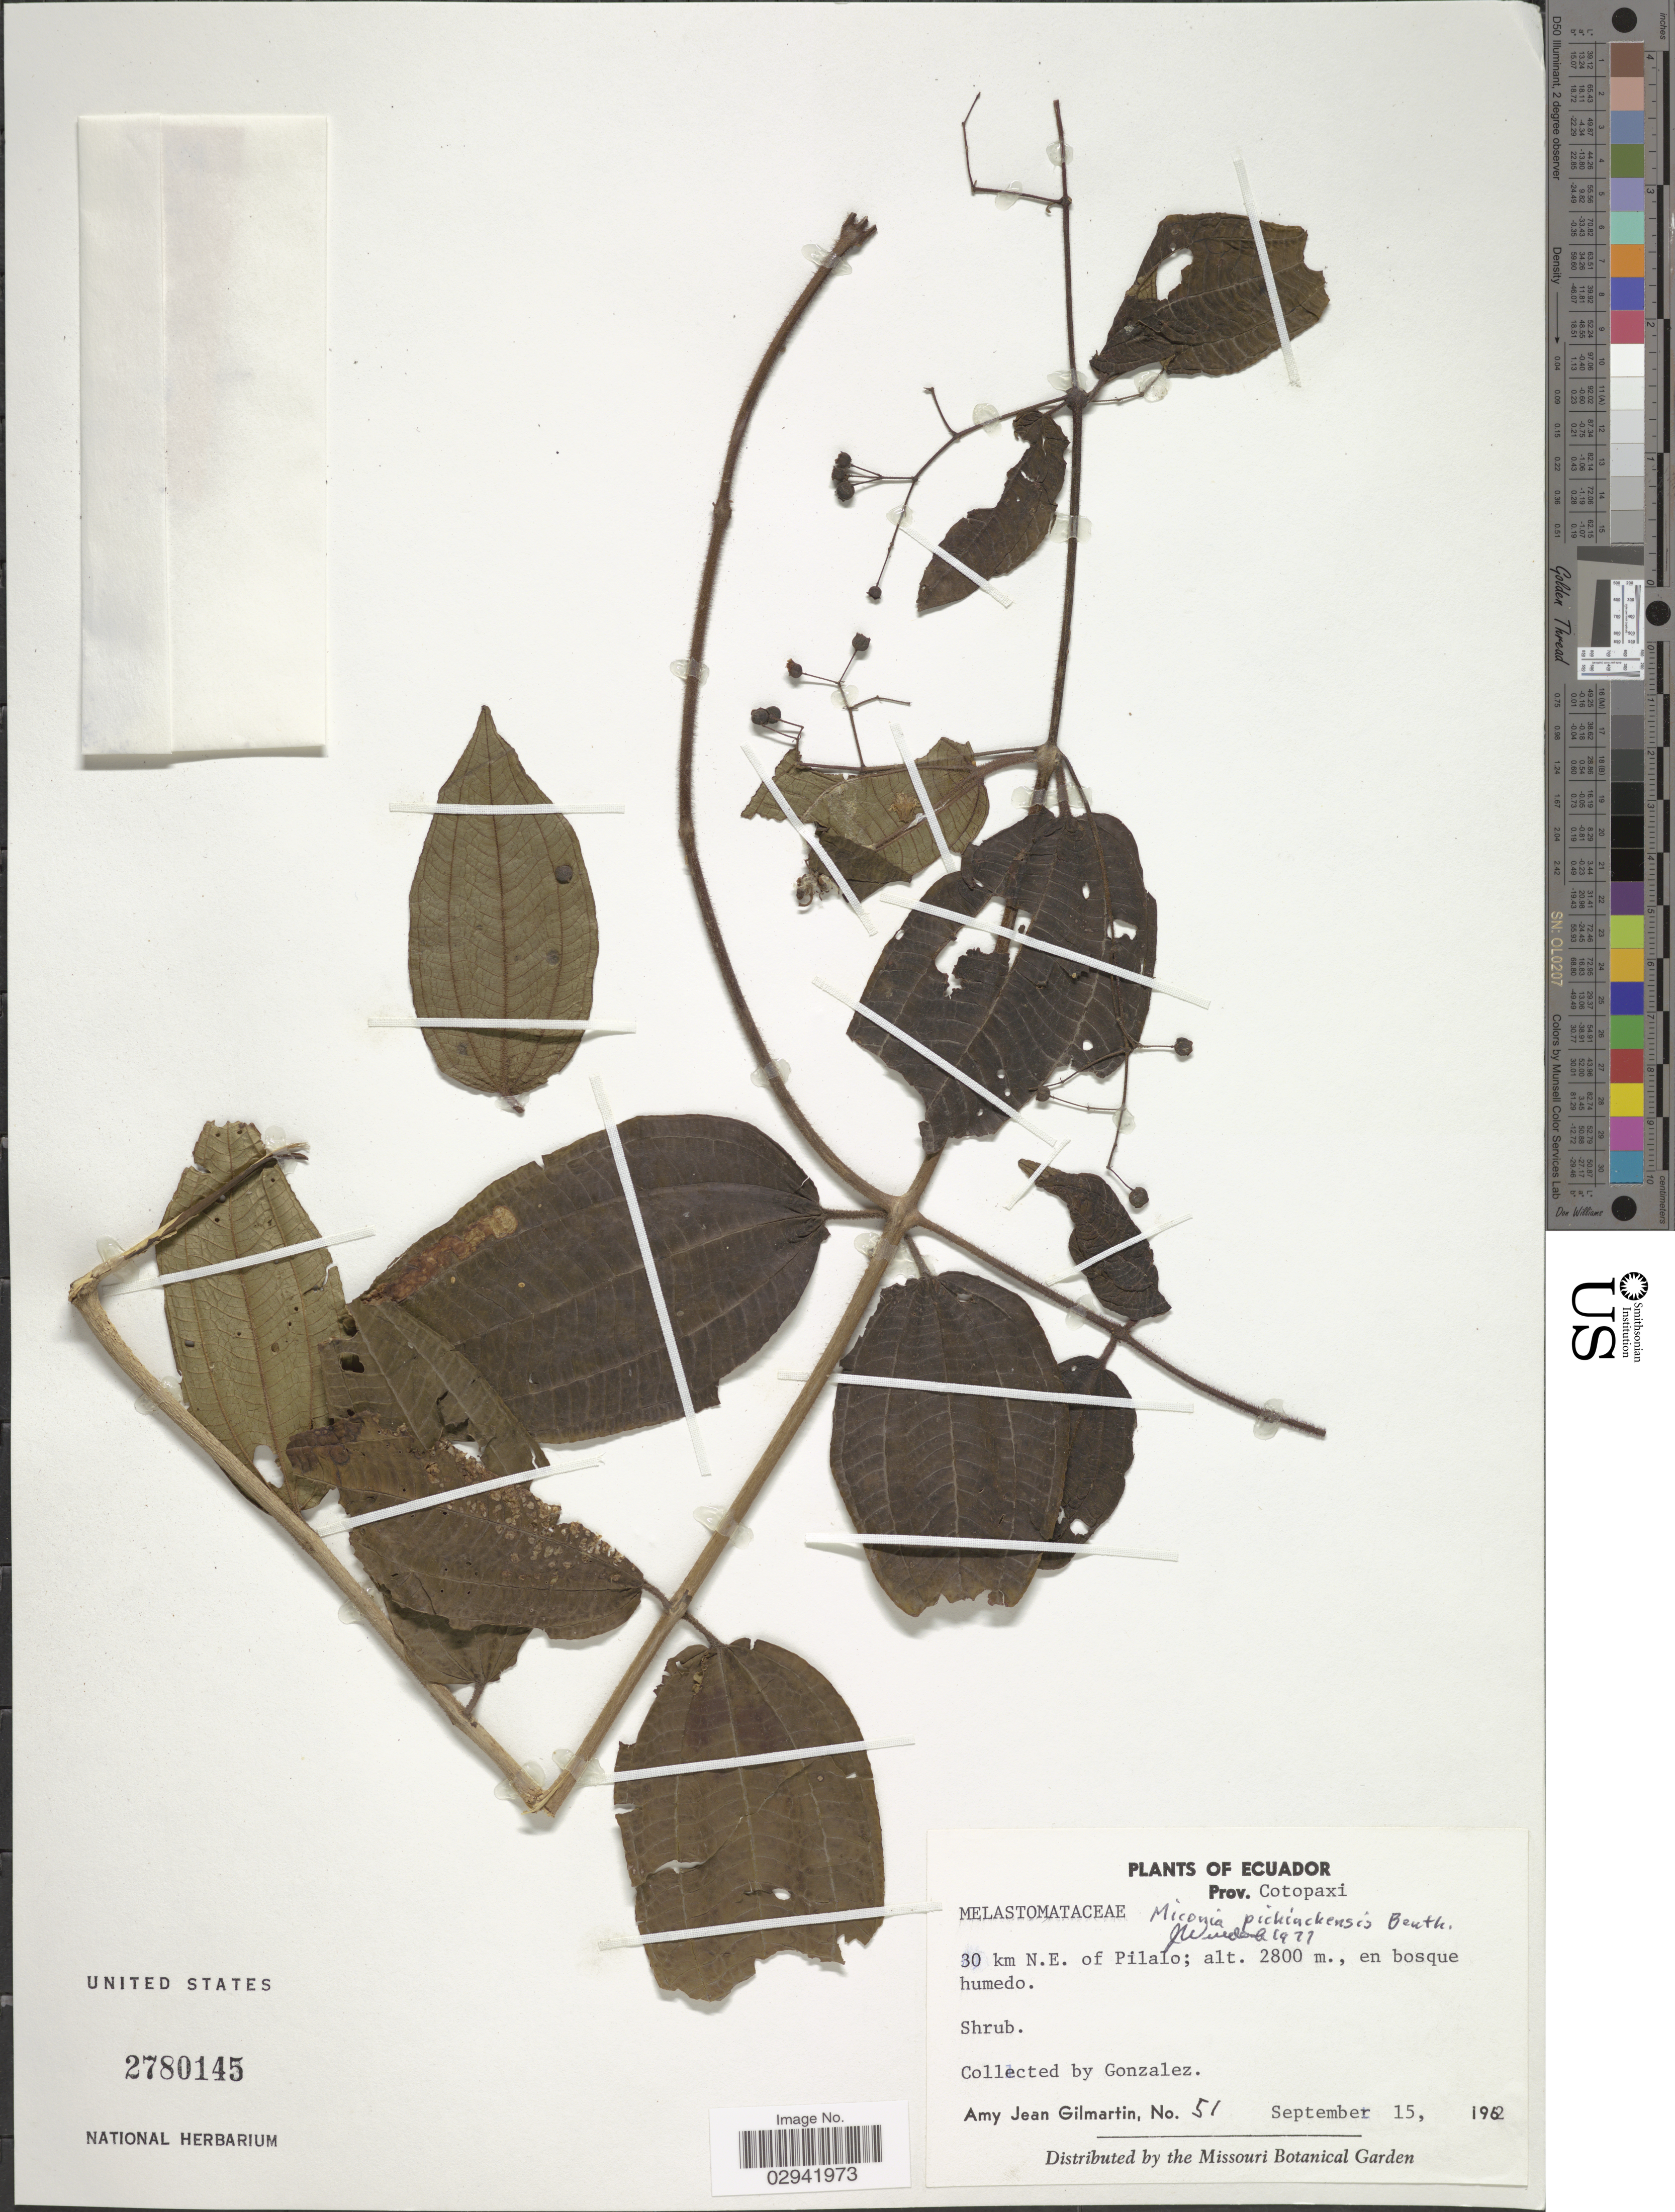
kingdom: Plantae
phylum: Tracheophyta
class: Magnoliopsida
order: Myrtales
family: Melastomataceae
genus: Miconia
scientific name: Miconia pichinchensis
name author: Benth.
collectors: A. J. Gilmartin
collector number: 51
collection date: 1962-09-15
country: Ecuador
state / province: Cotopaxi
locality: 30 km N.E. of Pilalo.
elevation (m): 2800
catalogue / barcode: US 2780145